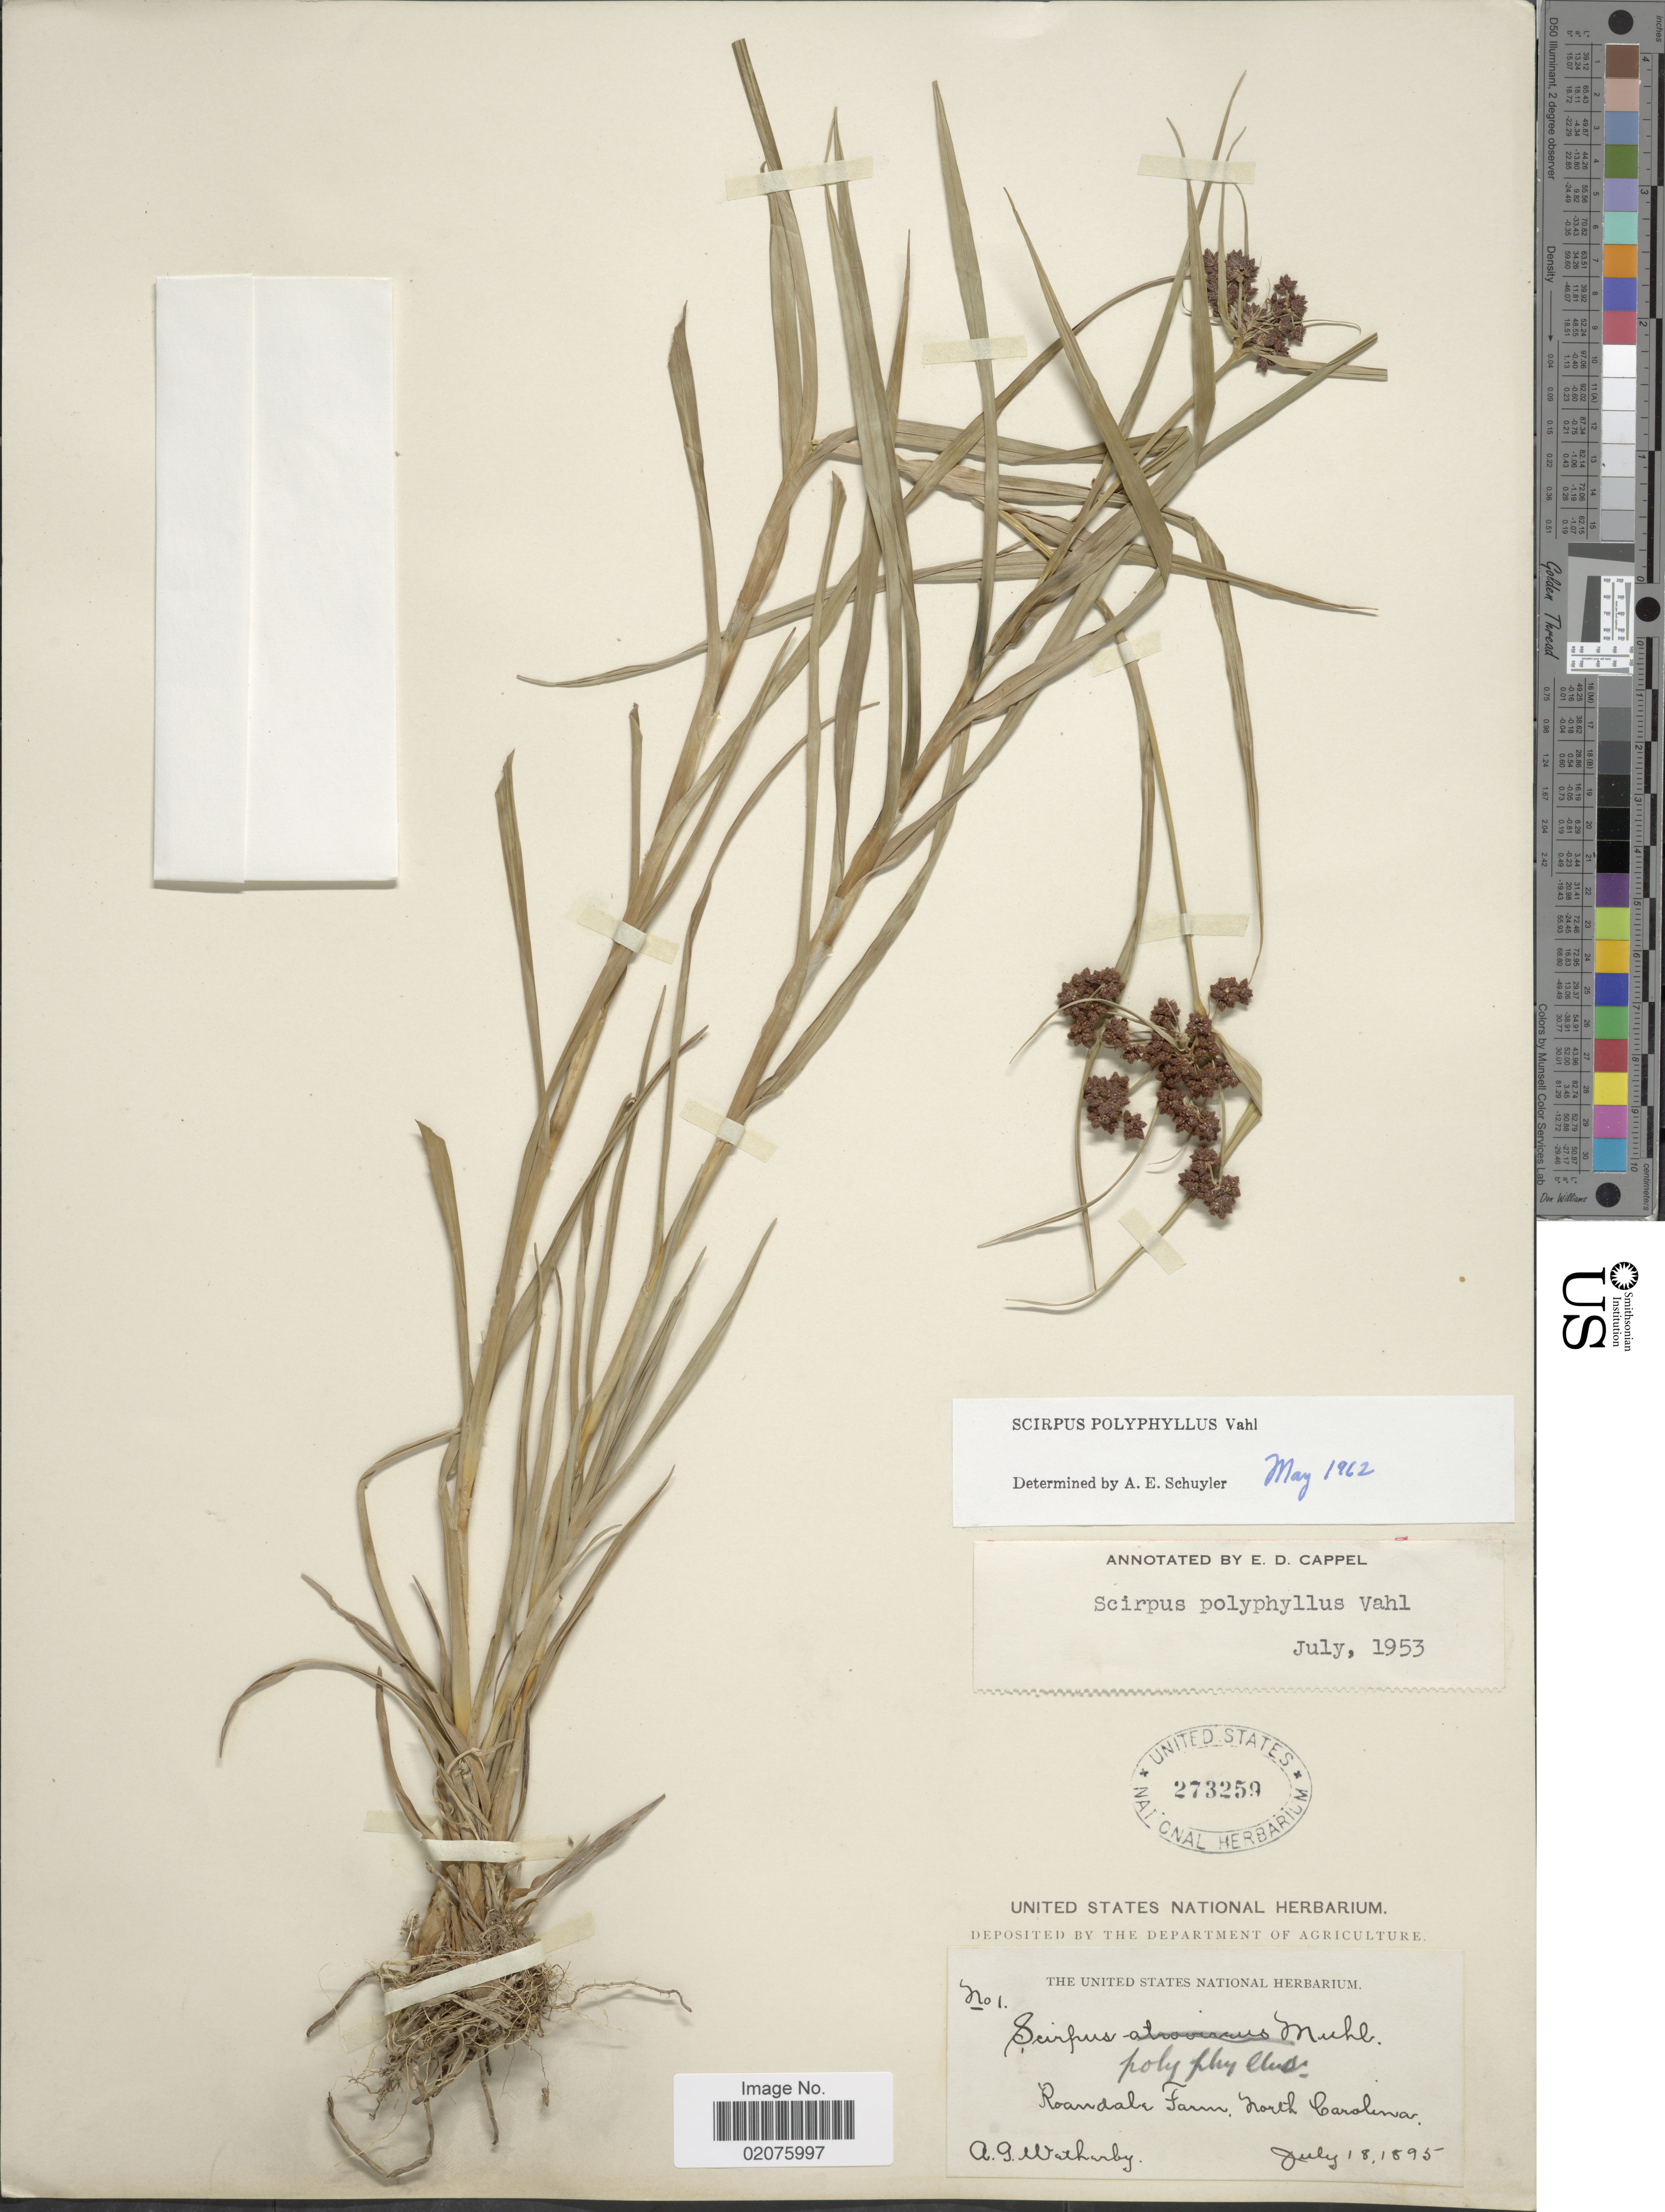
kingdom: Plantae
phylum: Tracheophyta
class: Liliopsida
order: Poales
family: Cyperaceae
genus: Scirpus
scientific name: Scirpus polyphyllus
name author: Vahl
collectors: A. Wetherby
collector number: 1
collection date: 1895-07-18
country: United States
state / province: North Carolina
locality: Roandale Farm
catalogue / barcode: US 273259